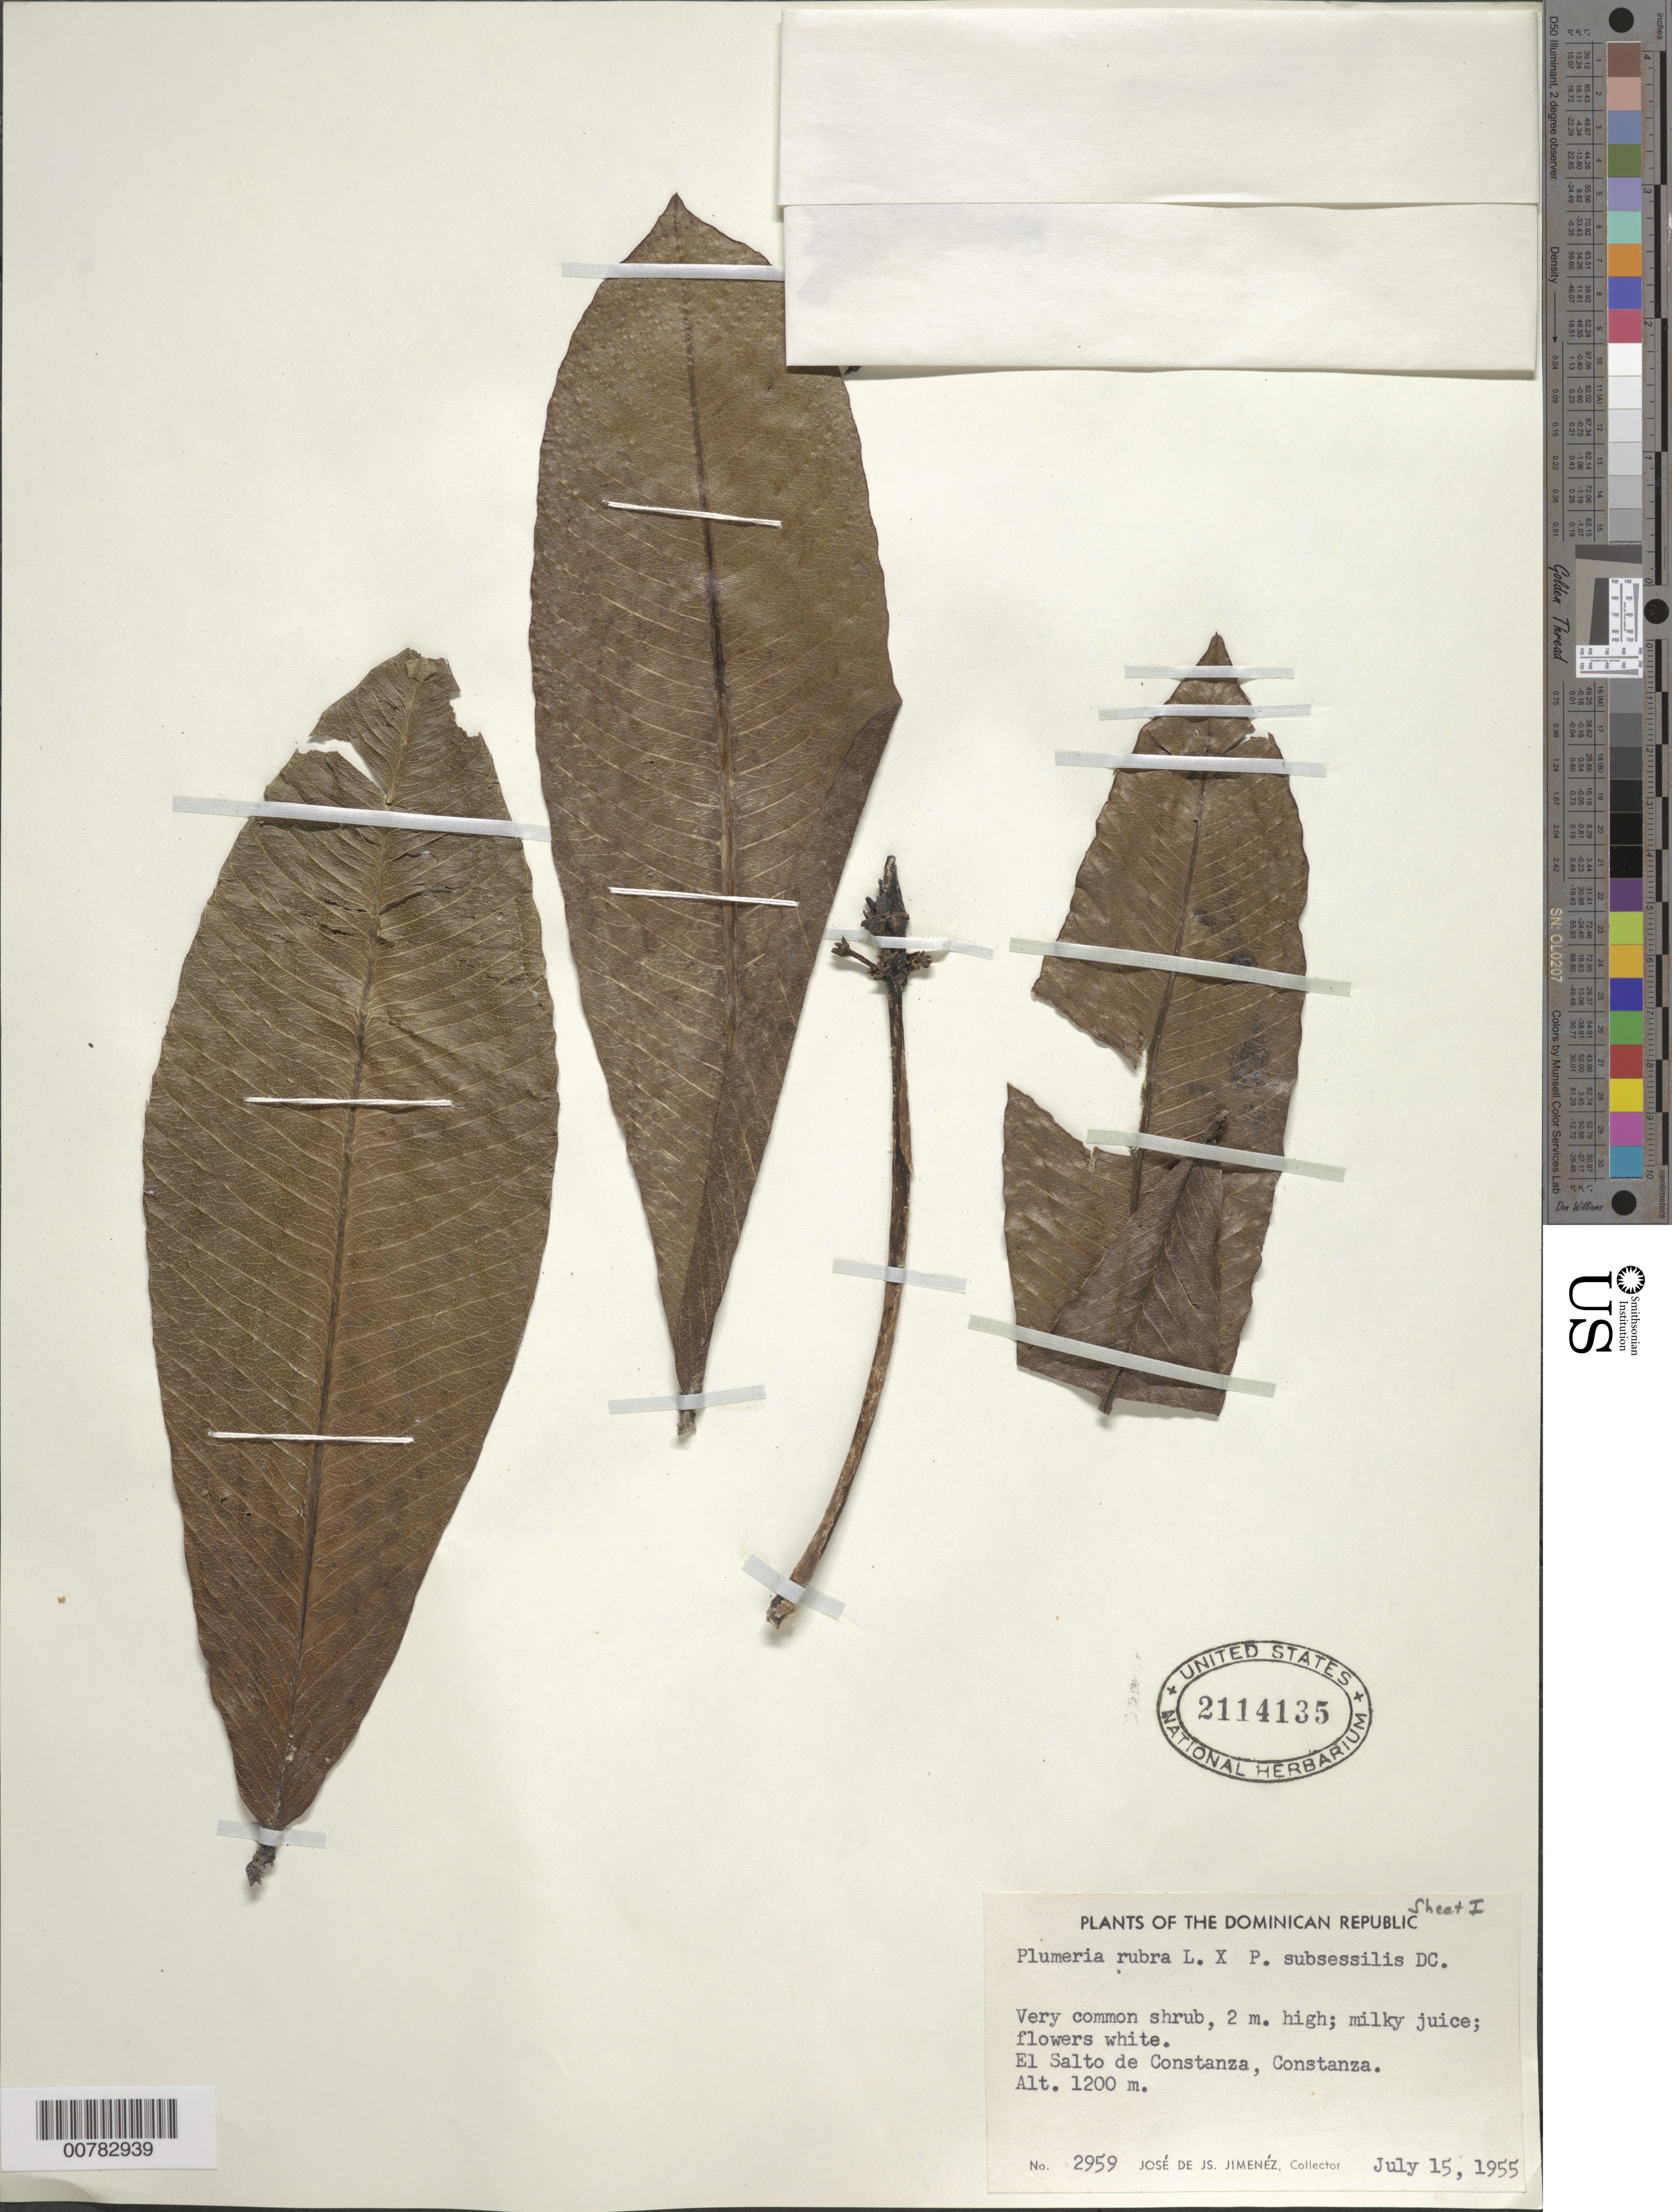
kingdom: Plantae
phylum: Tracheophyta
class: Magnoliopsida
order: Gentianales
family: Apocynaceae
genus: Plumeria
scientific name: Plumeria rubra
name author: L.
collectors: J. J. Jiménez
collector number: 2959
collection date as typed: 15 Jul 1955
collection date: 1955-07-15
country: Dominican Republic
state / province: La Vega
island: Hispaniola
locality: Constanza, El Salto de Constanza.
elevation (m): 1200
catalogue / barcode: US 2114135